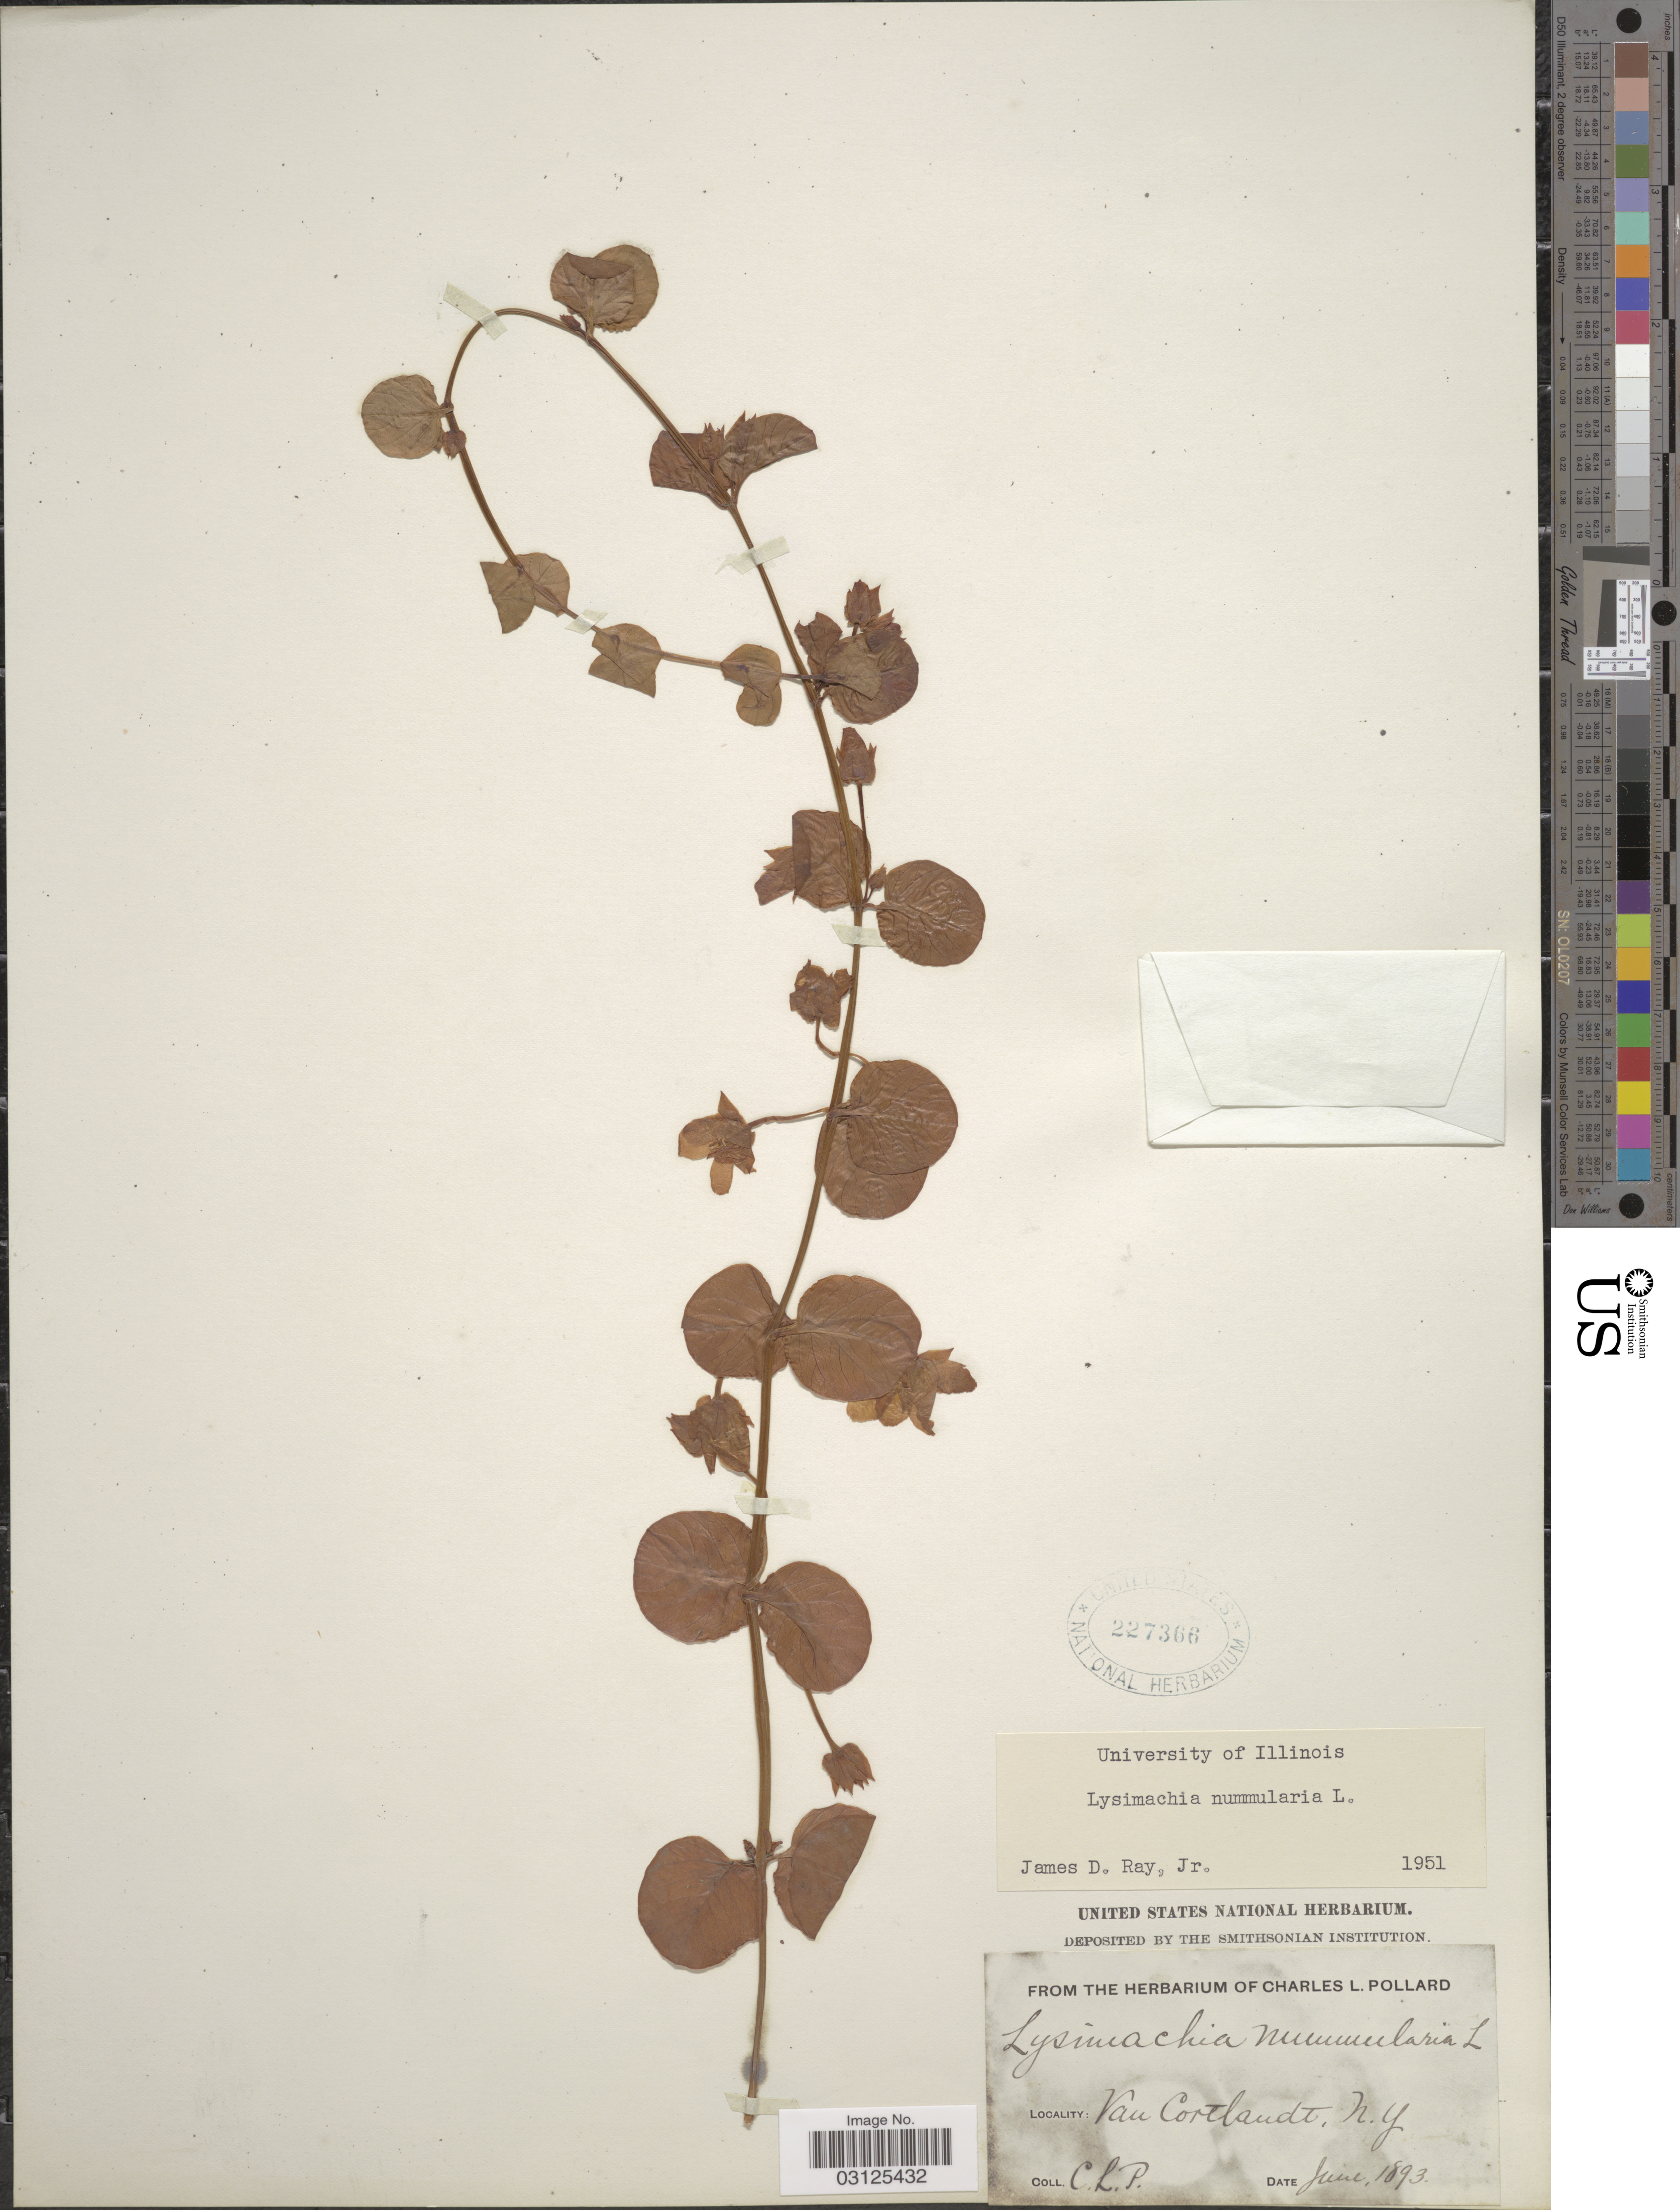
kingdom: Plantae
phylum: Tracheophyta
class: Magnoliopsida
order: Ericales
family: Primulaceae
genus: Lysimachia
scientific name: Lysimachia nummularia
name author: L.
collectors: C. L. Pollard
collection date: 1893-06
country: United States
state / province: New York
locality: Van Cortlandt, N.Y.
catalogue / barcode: US 227366